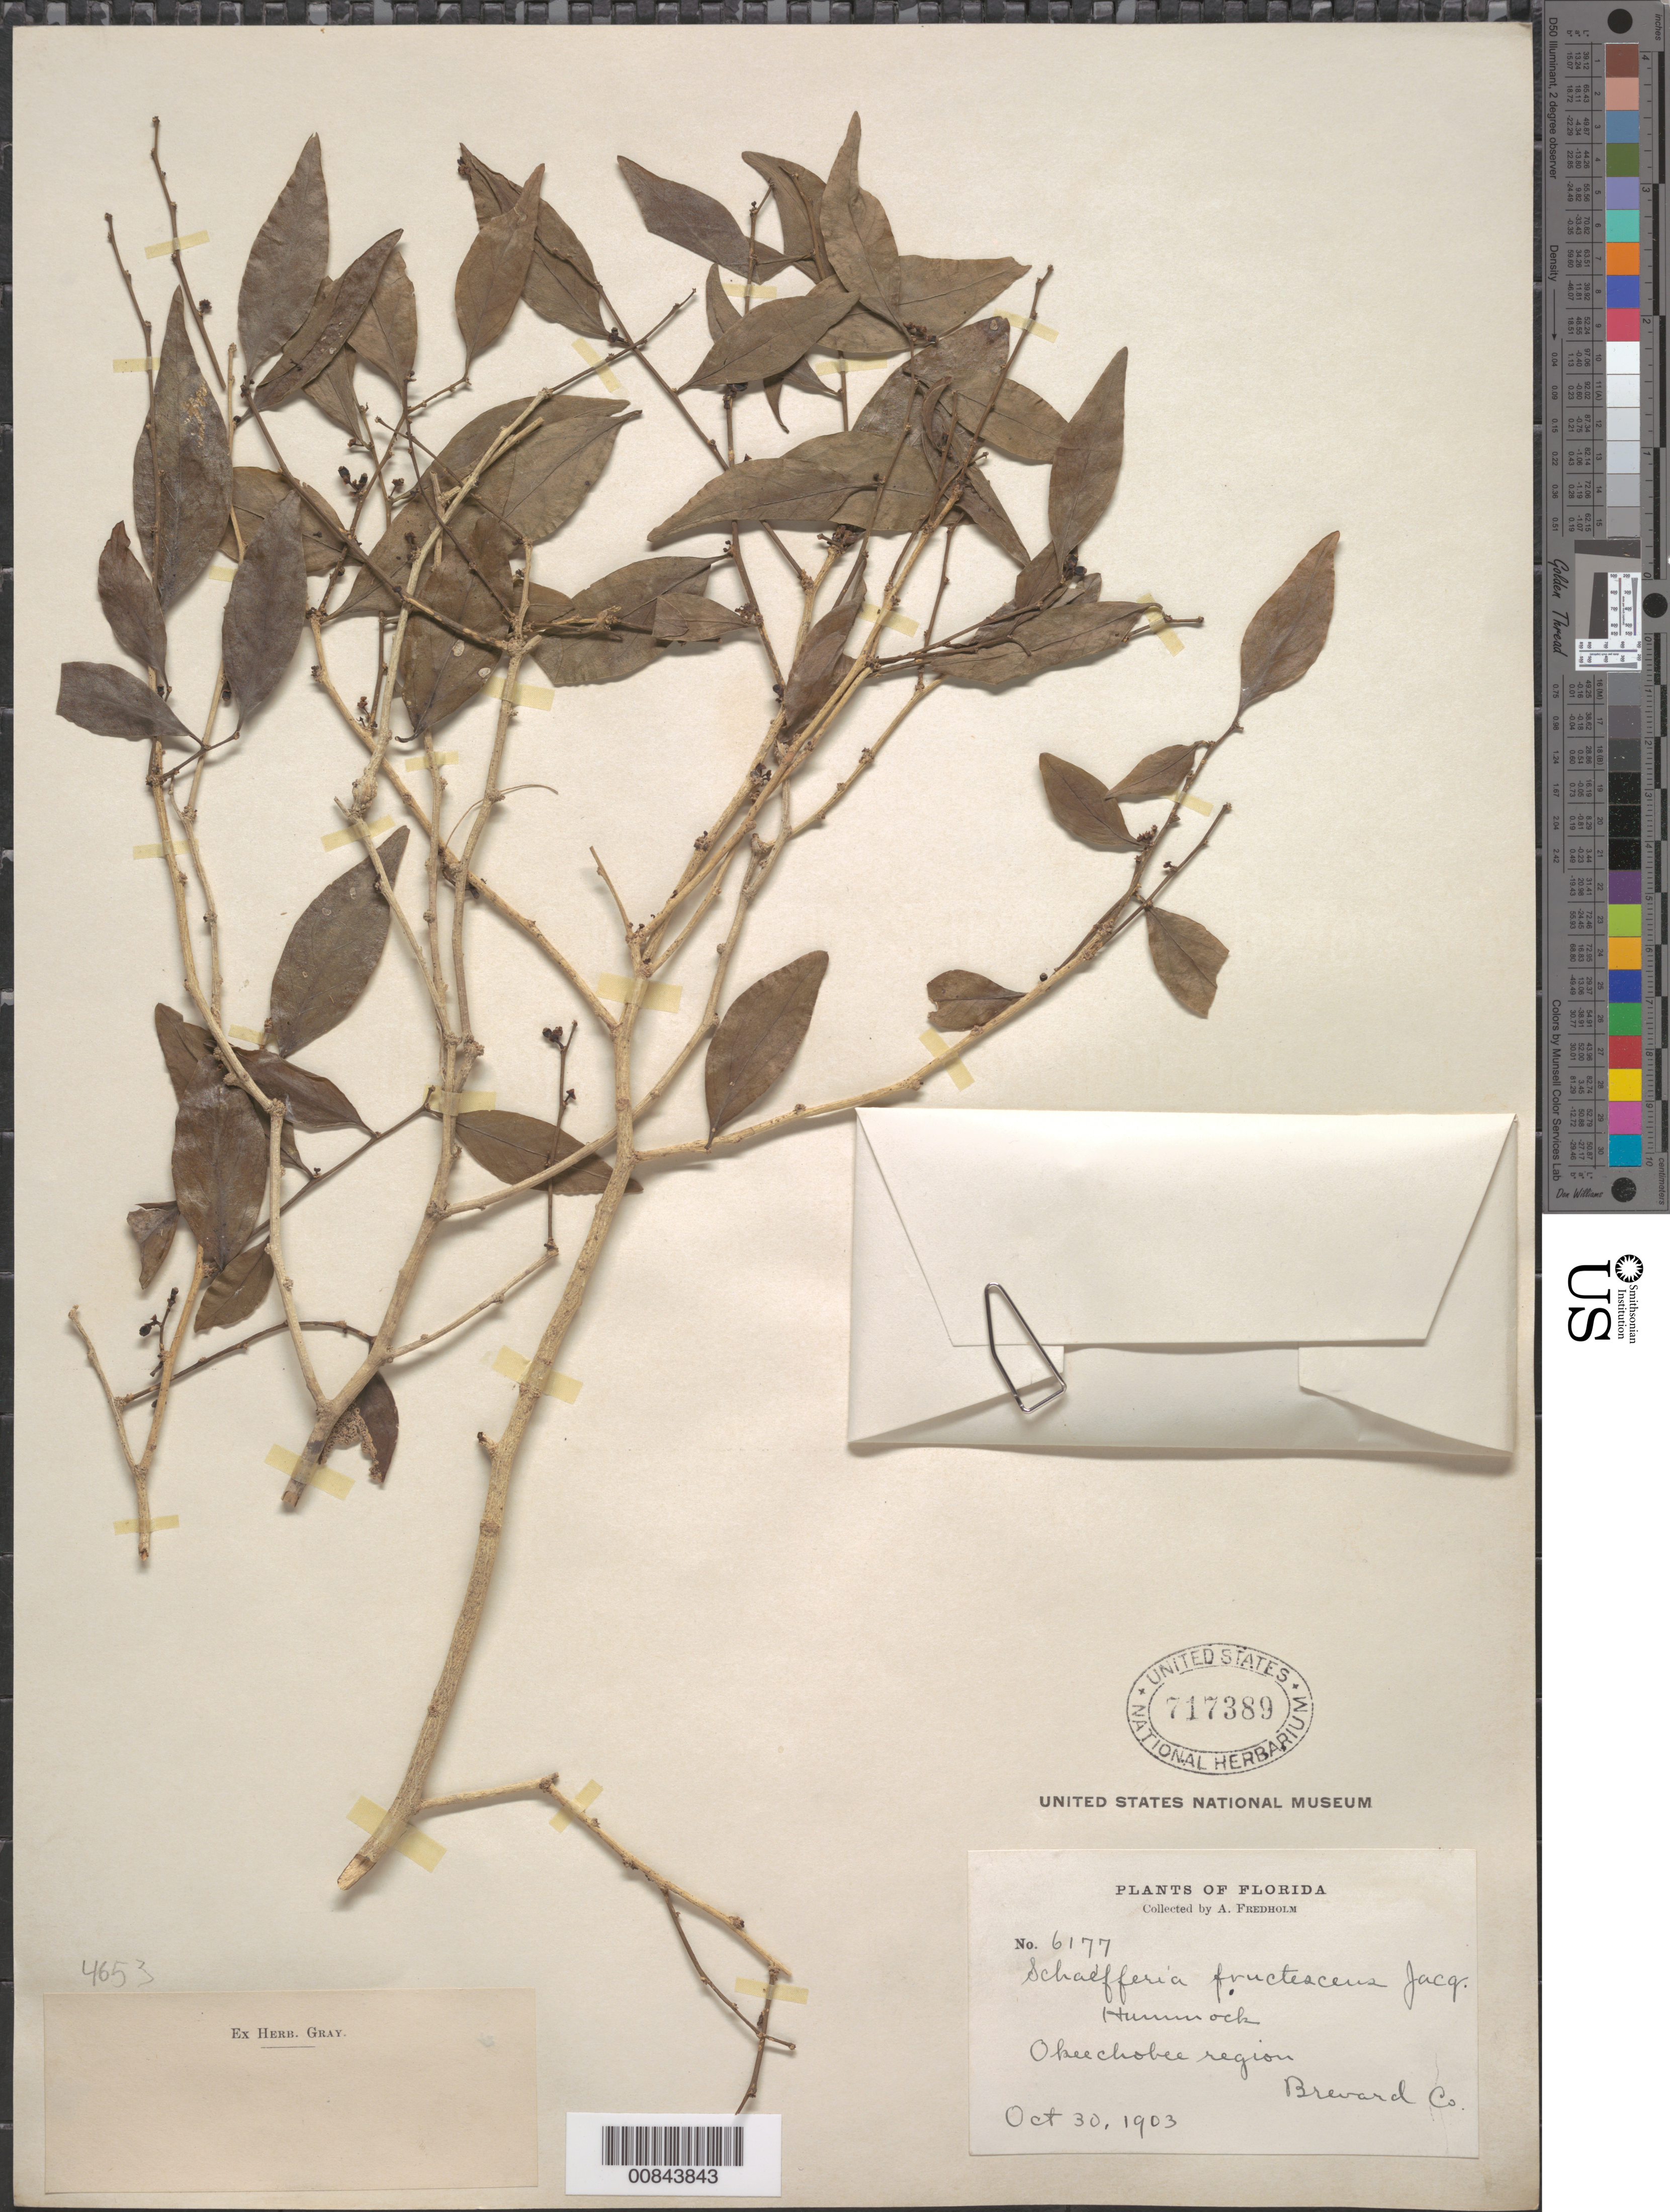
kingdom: Plantae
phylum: Tracheophyta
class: Magnoliopsida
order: Celastrales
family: Celastraceae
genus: Schaefferia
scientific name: Schaefferia frutescens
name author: Jacq.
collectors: A. J. Fredholm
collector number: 6177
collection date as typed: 30 Oct 1903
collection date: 1903-10-30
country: United States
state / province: Florida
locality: Okeechobee region.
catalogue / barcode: US 717389